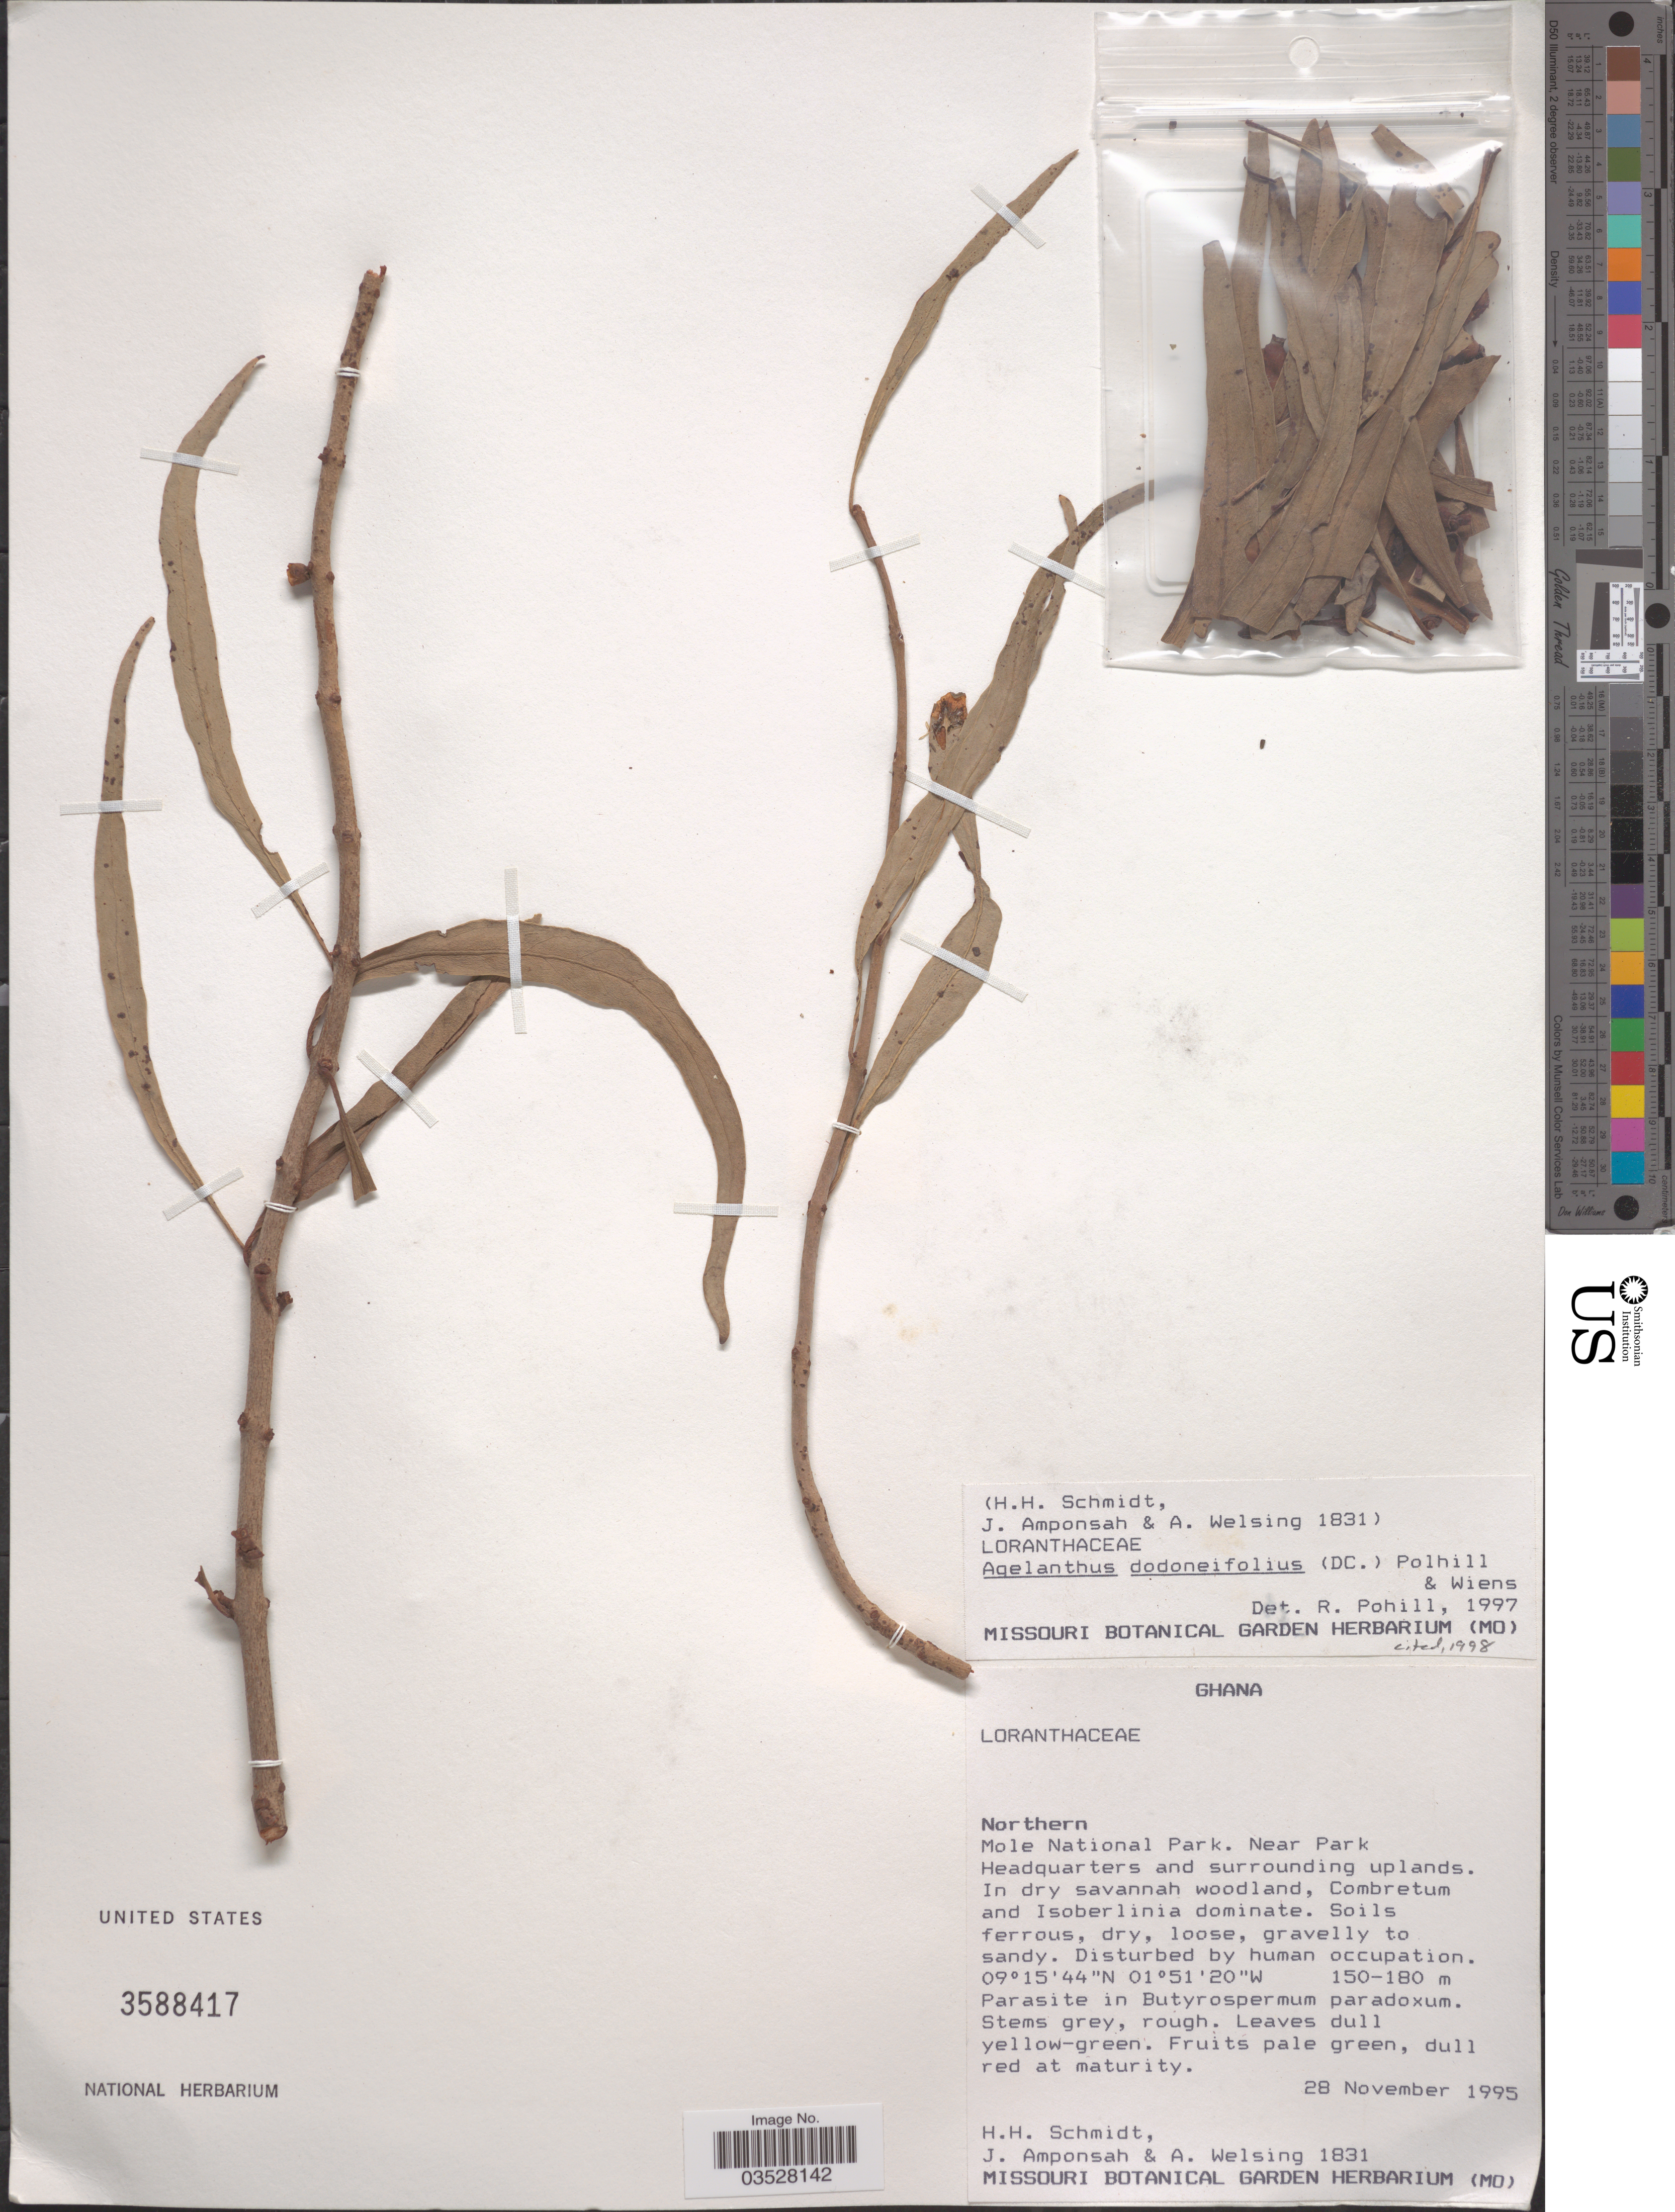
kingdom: Plantae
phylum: Tracheophyta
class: Magnoliopsida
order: Santalales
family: Loranthaceae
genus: Agelanthus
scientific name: Agelanthus dodoneifolius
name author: (DC.) Polhill & Wiens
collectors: H. H. Schmidt, J. Amponsah & A. Welsing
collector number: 1831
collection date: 1995-11-28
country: Ghana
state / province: Northern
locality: Mole National Park. Near Park Headquarters and surrounding uplands.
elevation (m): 150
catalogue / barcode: US 3588417